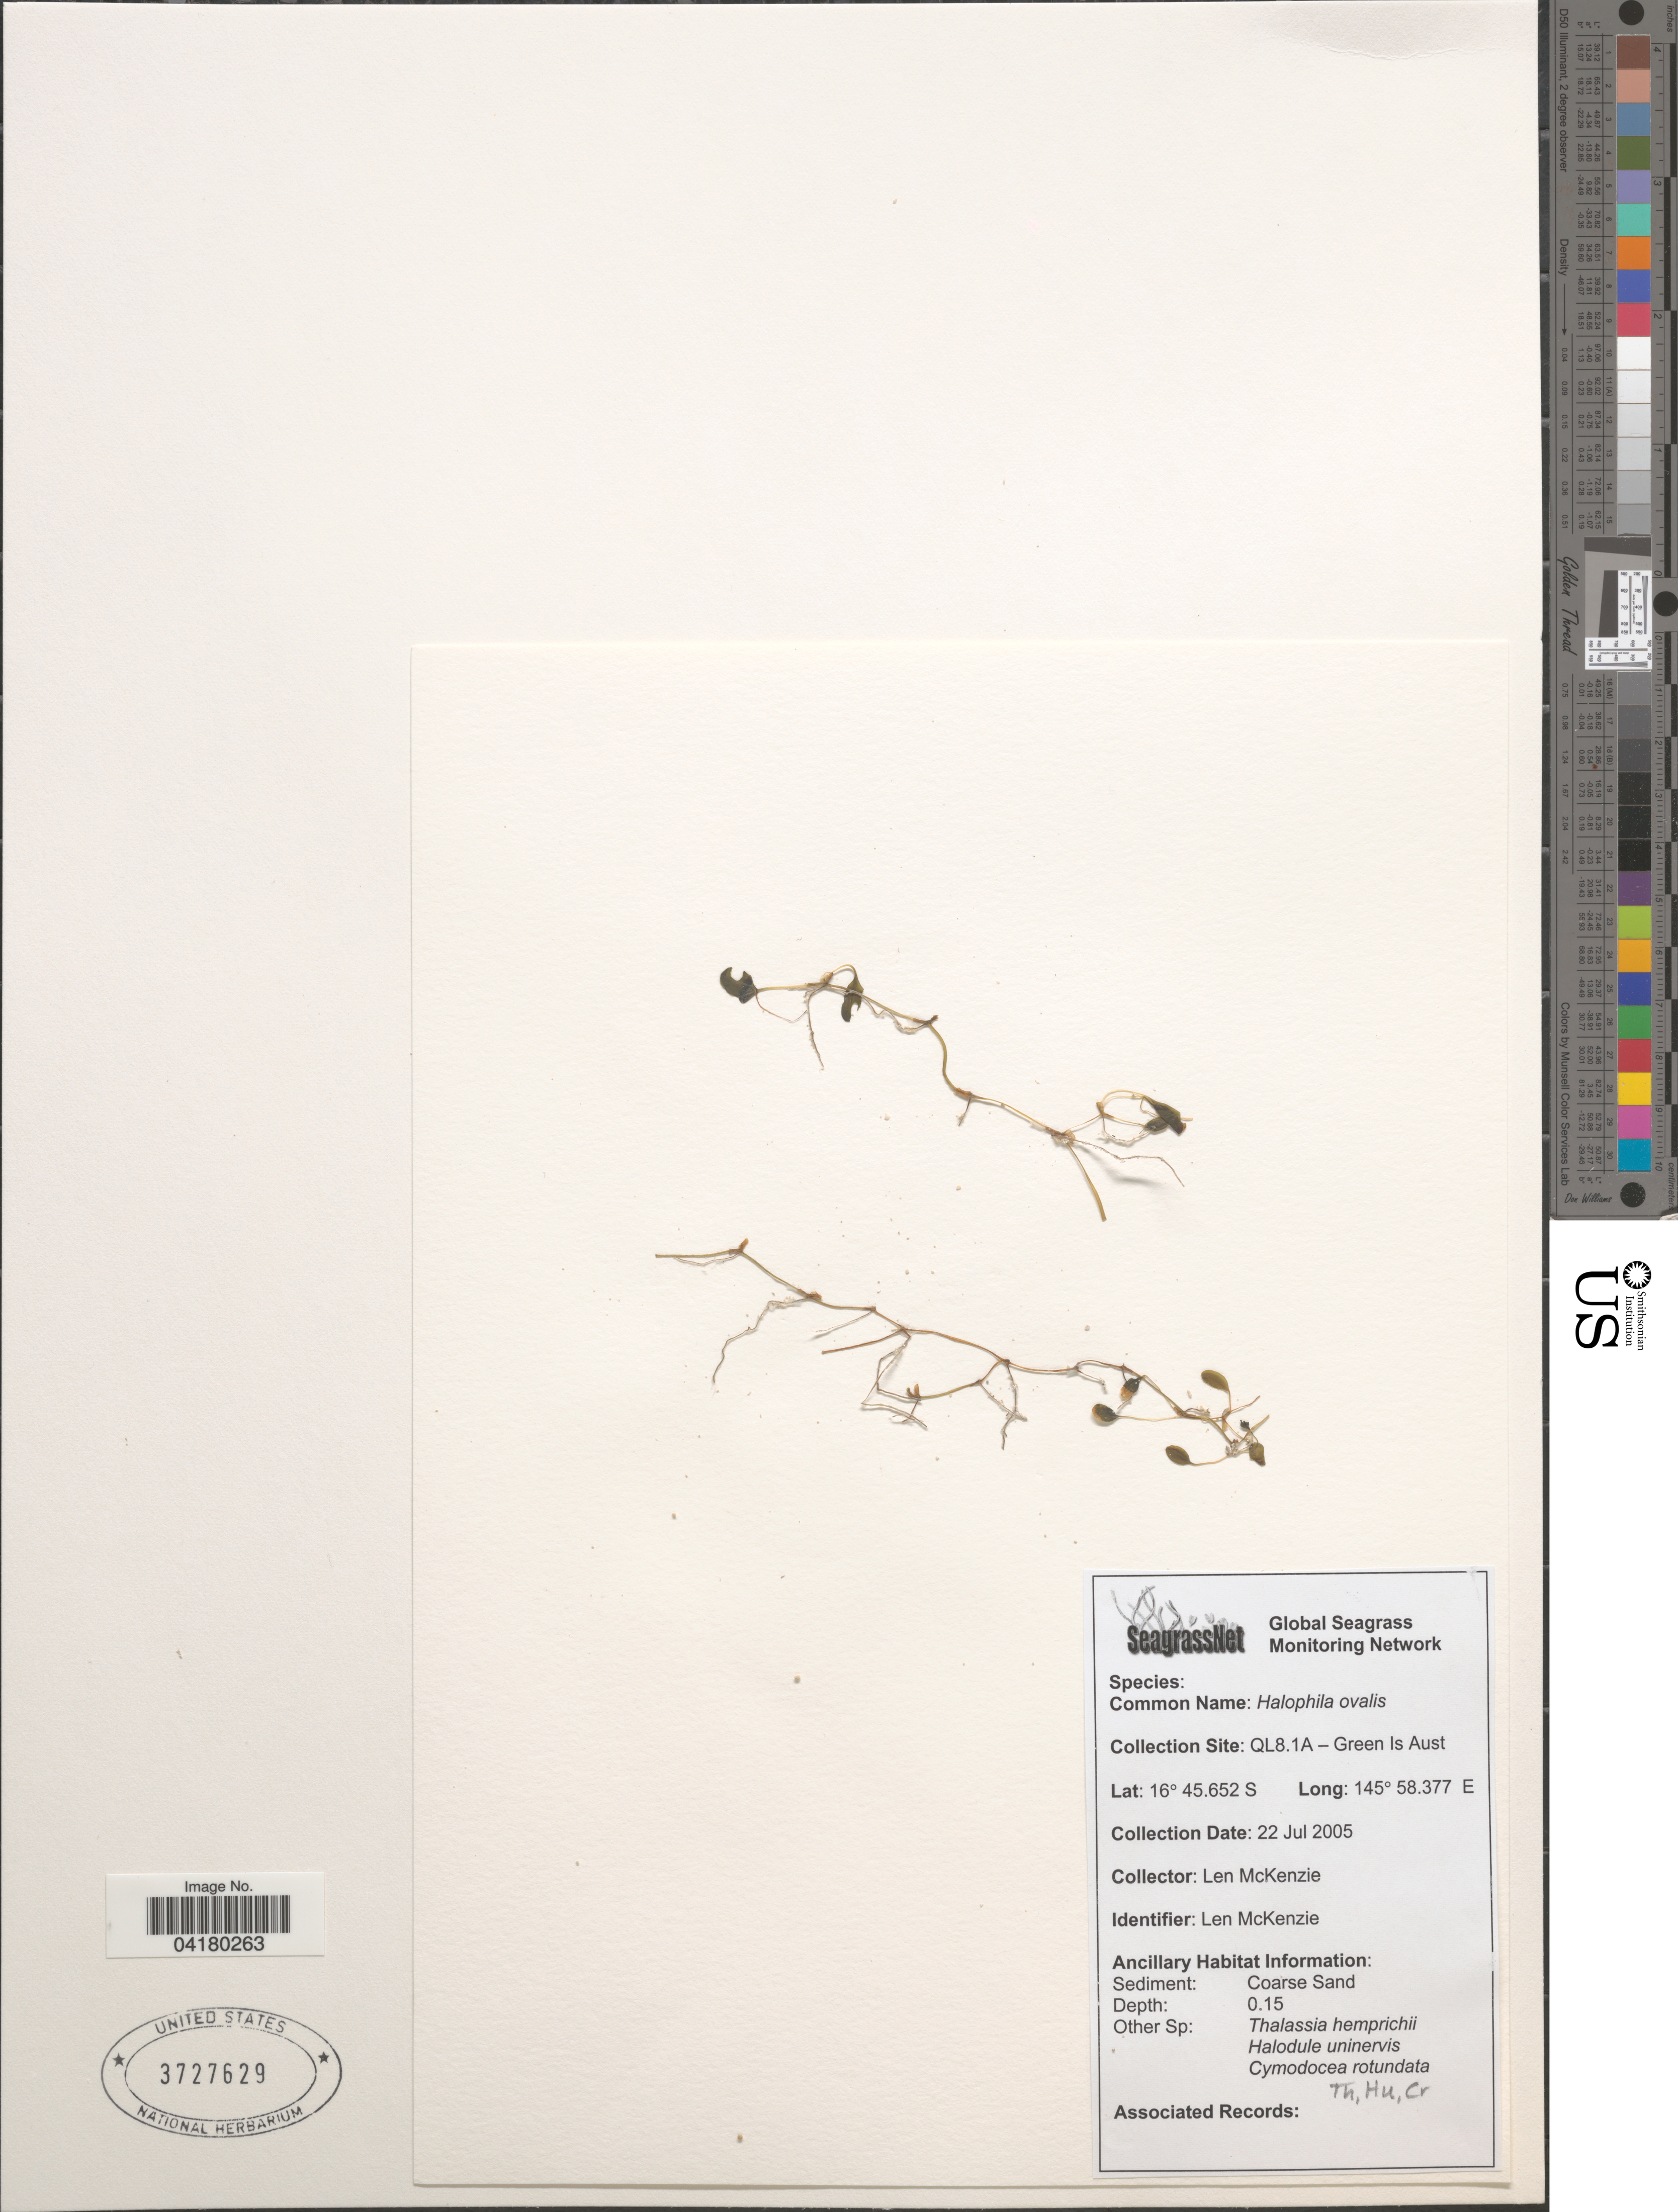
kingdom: Plantae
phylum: Tracheophyta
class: Liliopsida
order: Alismatales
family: Hydrocharitaceae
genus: Halophila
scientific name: Halophila ovalis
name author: (R. Br.) Hook. f.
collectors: L. McKenzie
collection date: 2005-07-22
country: Australia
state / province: Queensland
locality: QL8.1A - Green Is.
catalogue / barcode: US 3727629